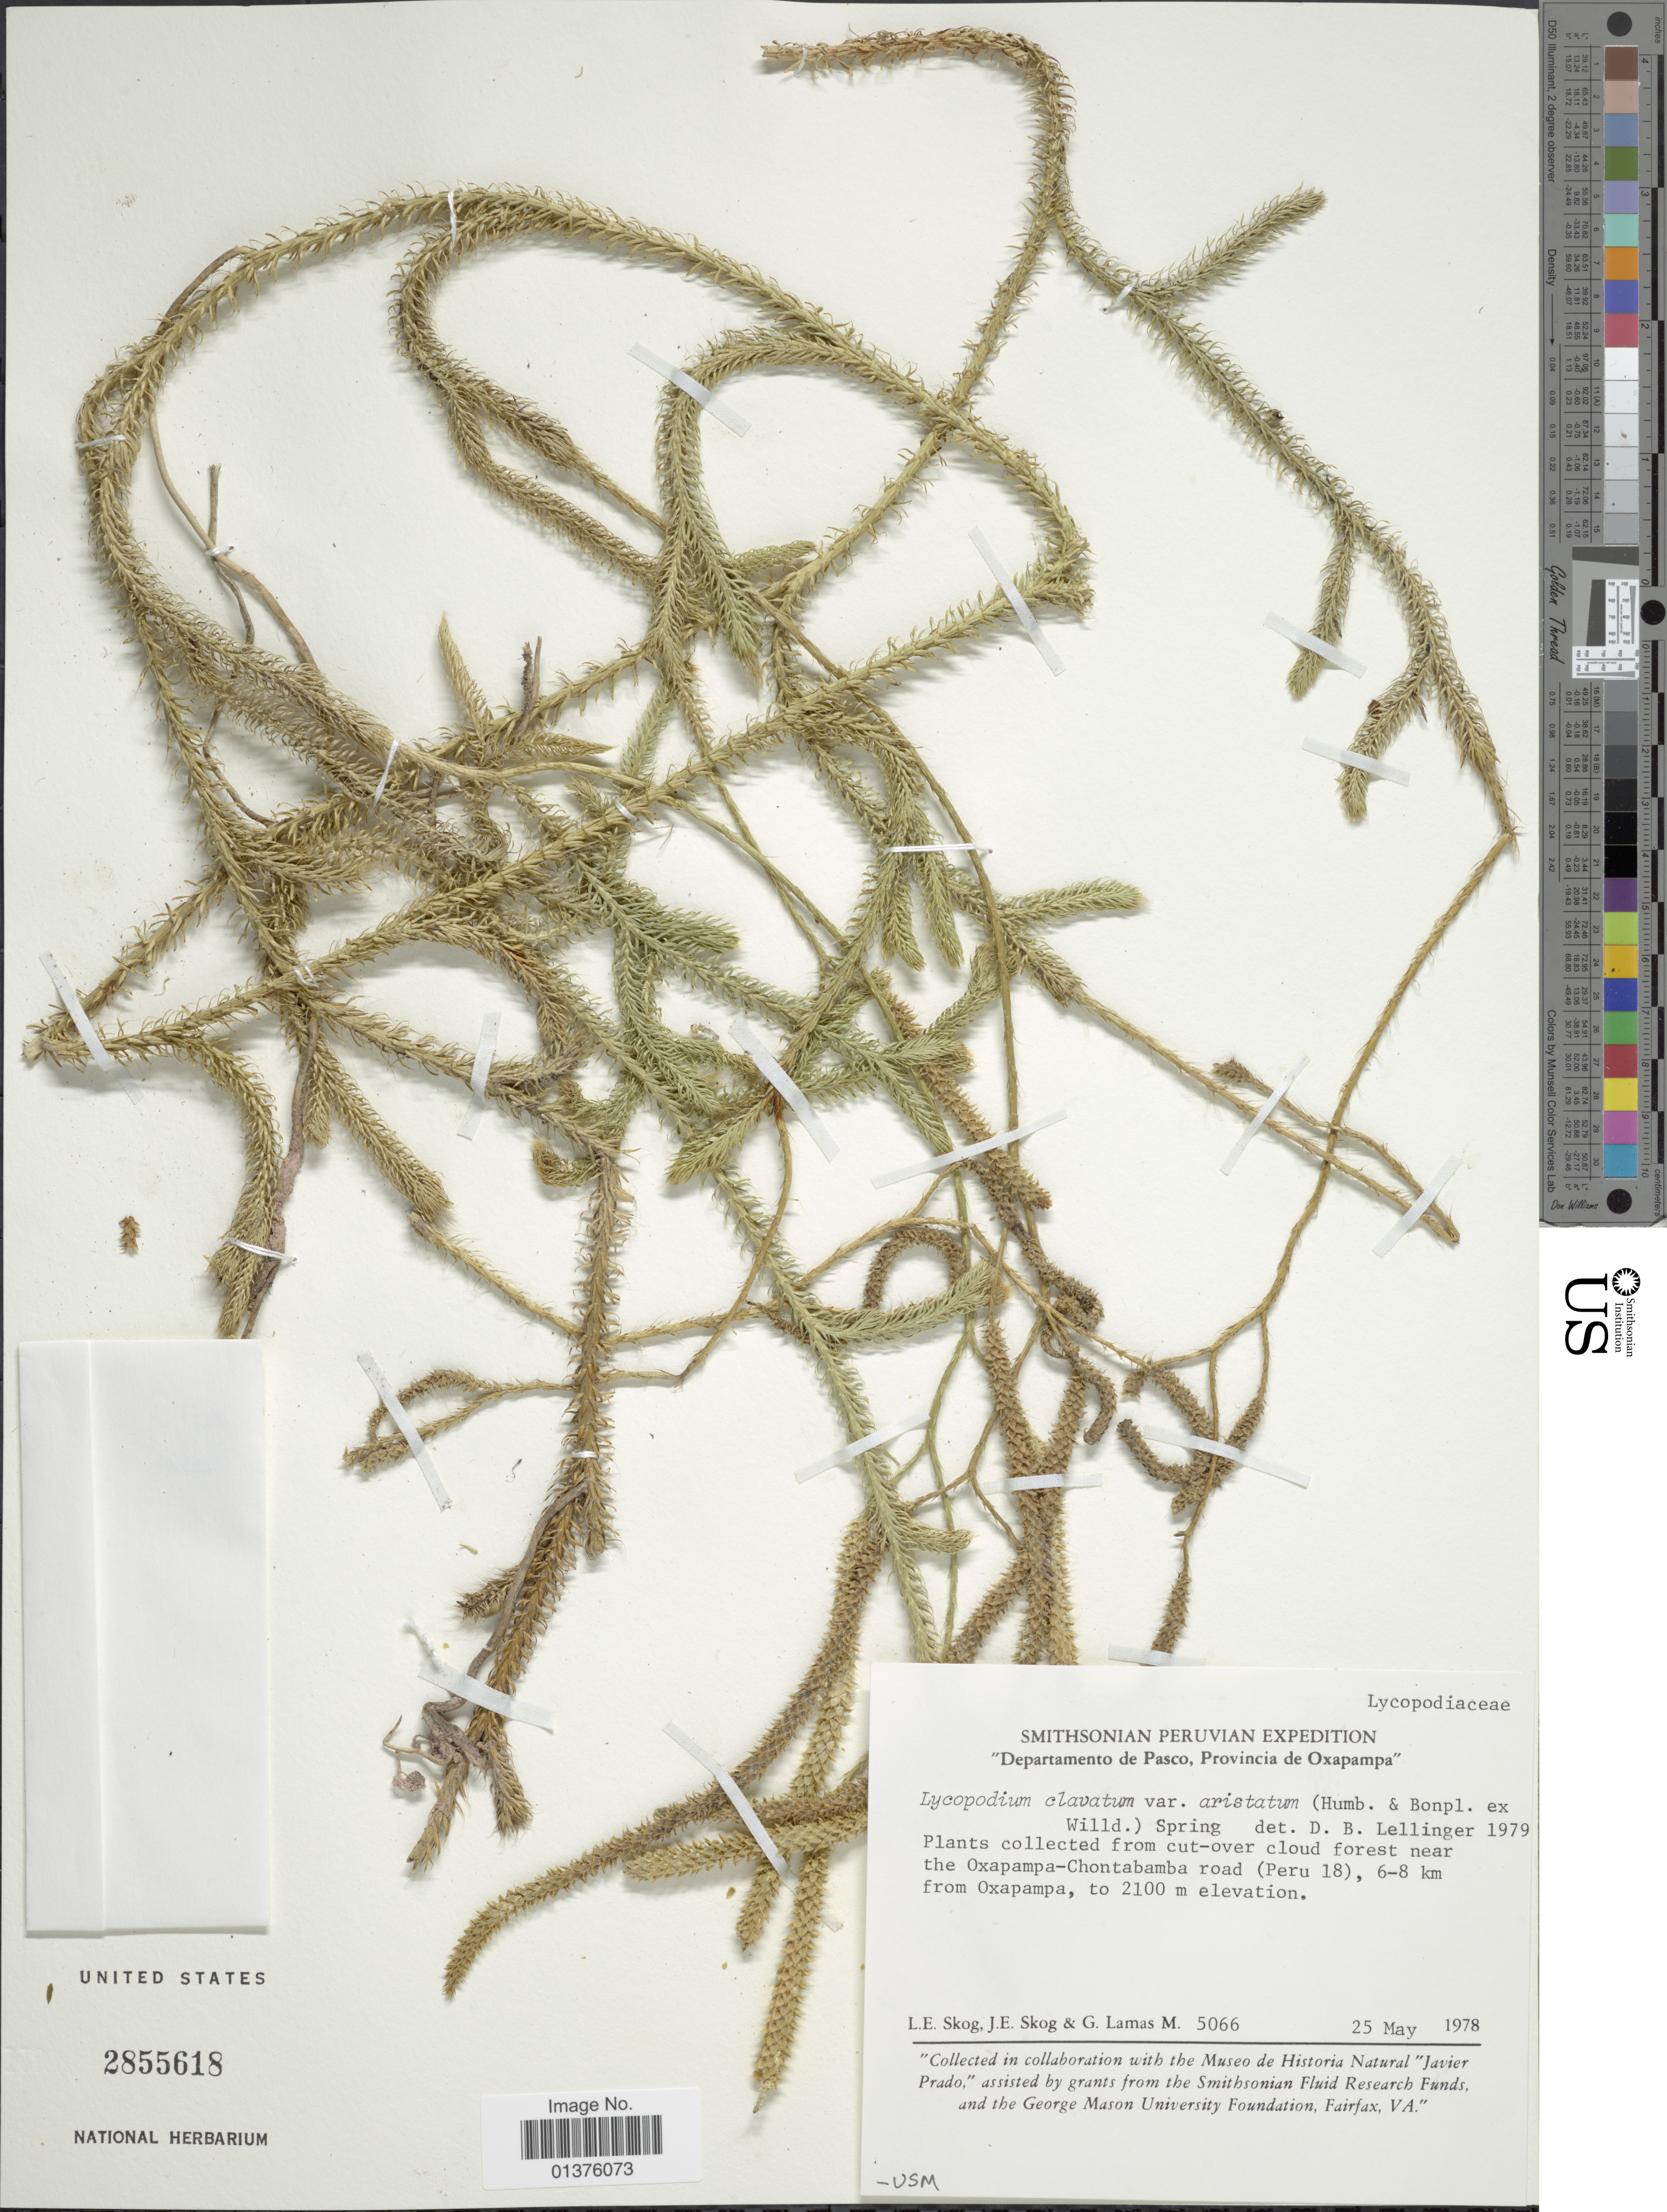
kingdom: Plantae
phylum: Tracheophyta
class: Lycopodiopsida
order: Lycopodiales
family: Lycopodiaceae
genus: Lycopodium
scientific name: Lycopodium clavatum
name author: L.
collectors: L. E. Skog, J. E. Skog & G. Lamas M.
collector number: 5066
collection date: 1978-06-25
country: Bolivia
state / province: Cochabamba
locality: Departamento de Pasco, Oxapampa, Near Oxapampa-Chontabamba road(Peru18), 6-8km from Oxapampa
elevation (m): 2100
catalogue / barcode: US 2855618